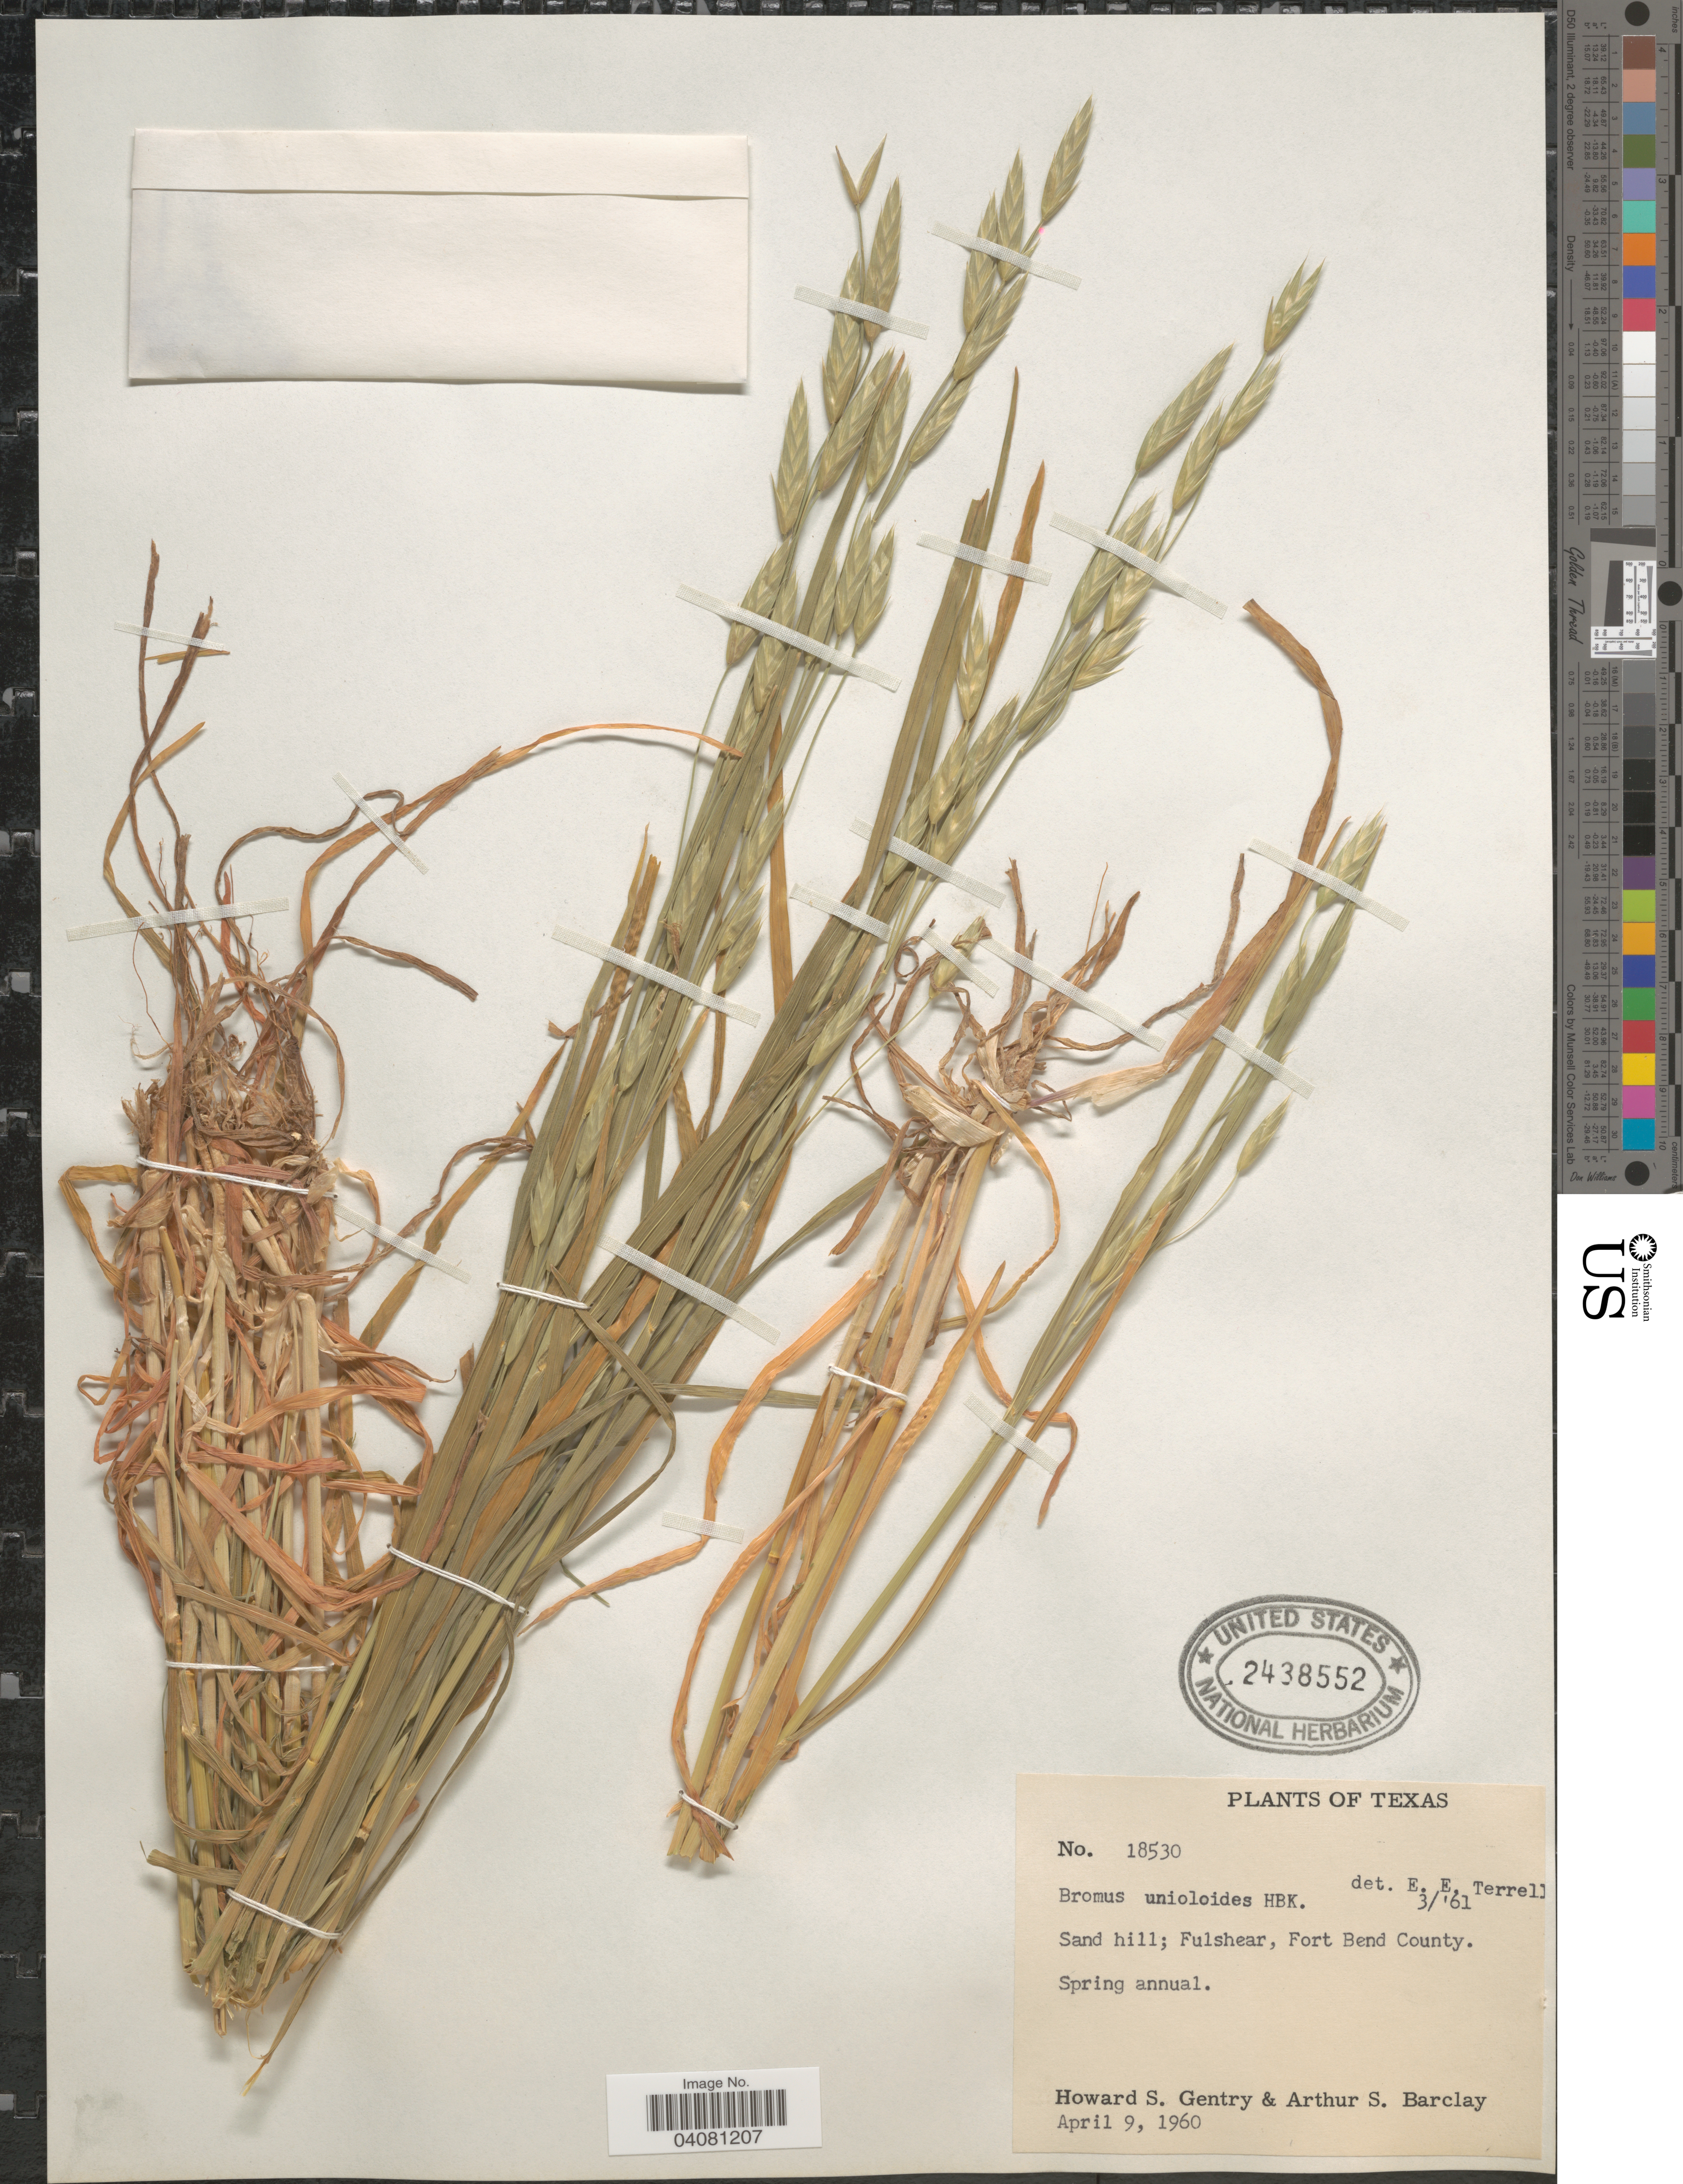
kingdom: Plantae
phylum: Tracheophyta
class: Liliopsida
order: Poales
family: Poaceae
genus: Bromus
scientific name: Bromus catharticus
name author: Vahl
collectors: H. S. Gentry & A. S. Barclay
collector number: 18530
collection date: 1960-04-09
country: United States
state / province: Texas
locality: Sand hill; Fulshear, Fort Bend County.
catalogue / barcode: US 2438552